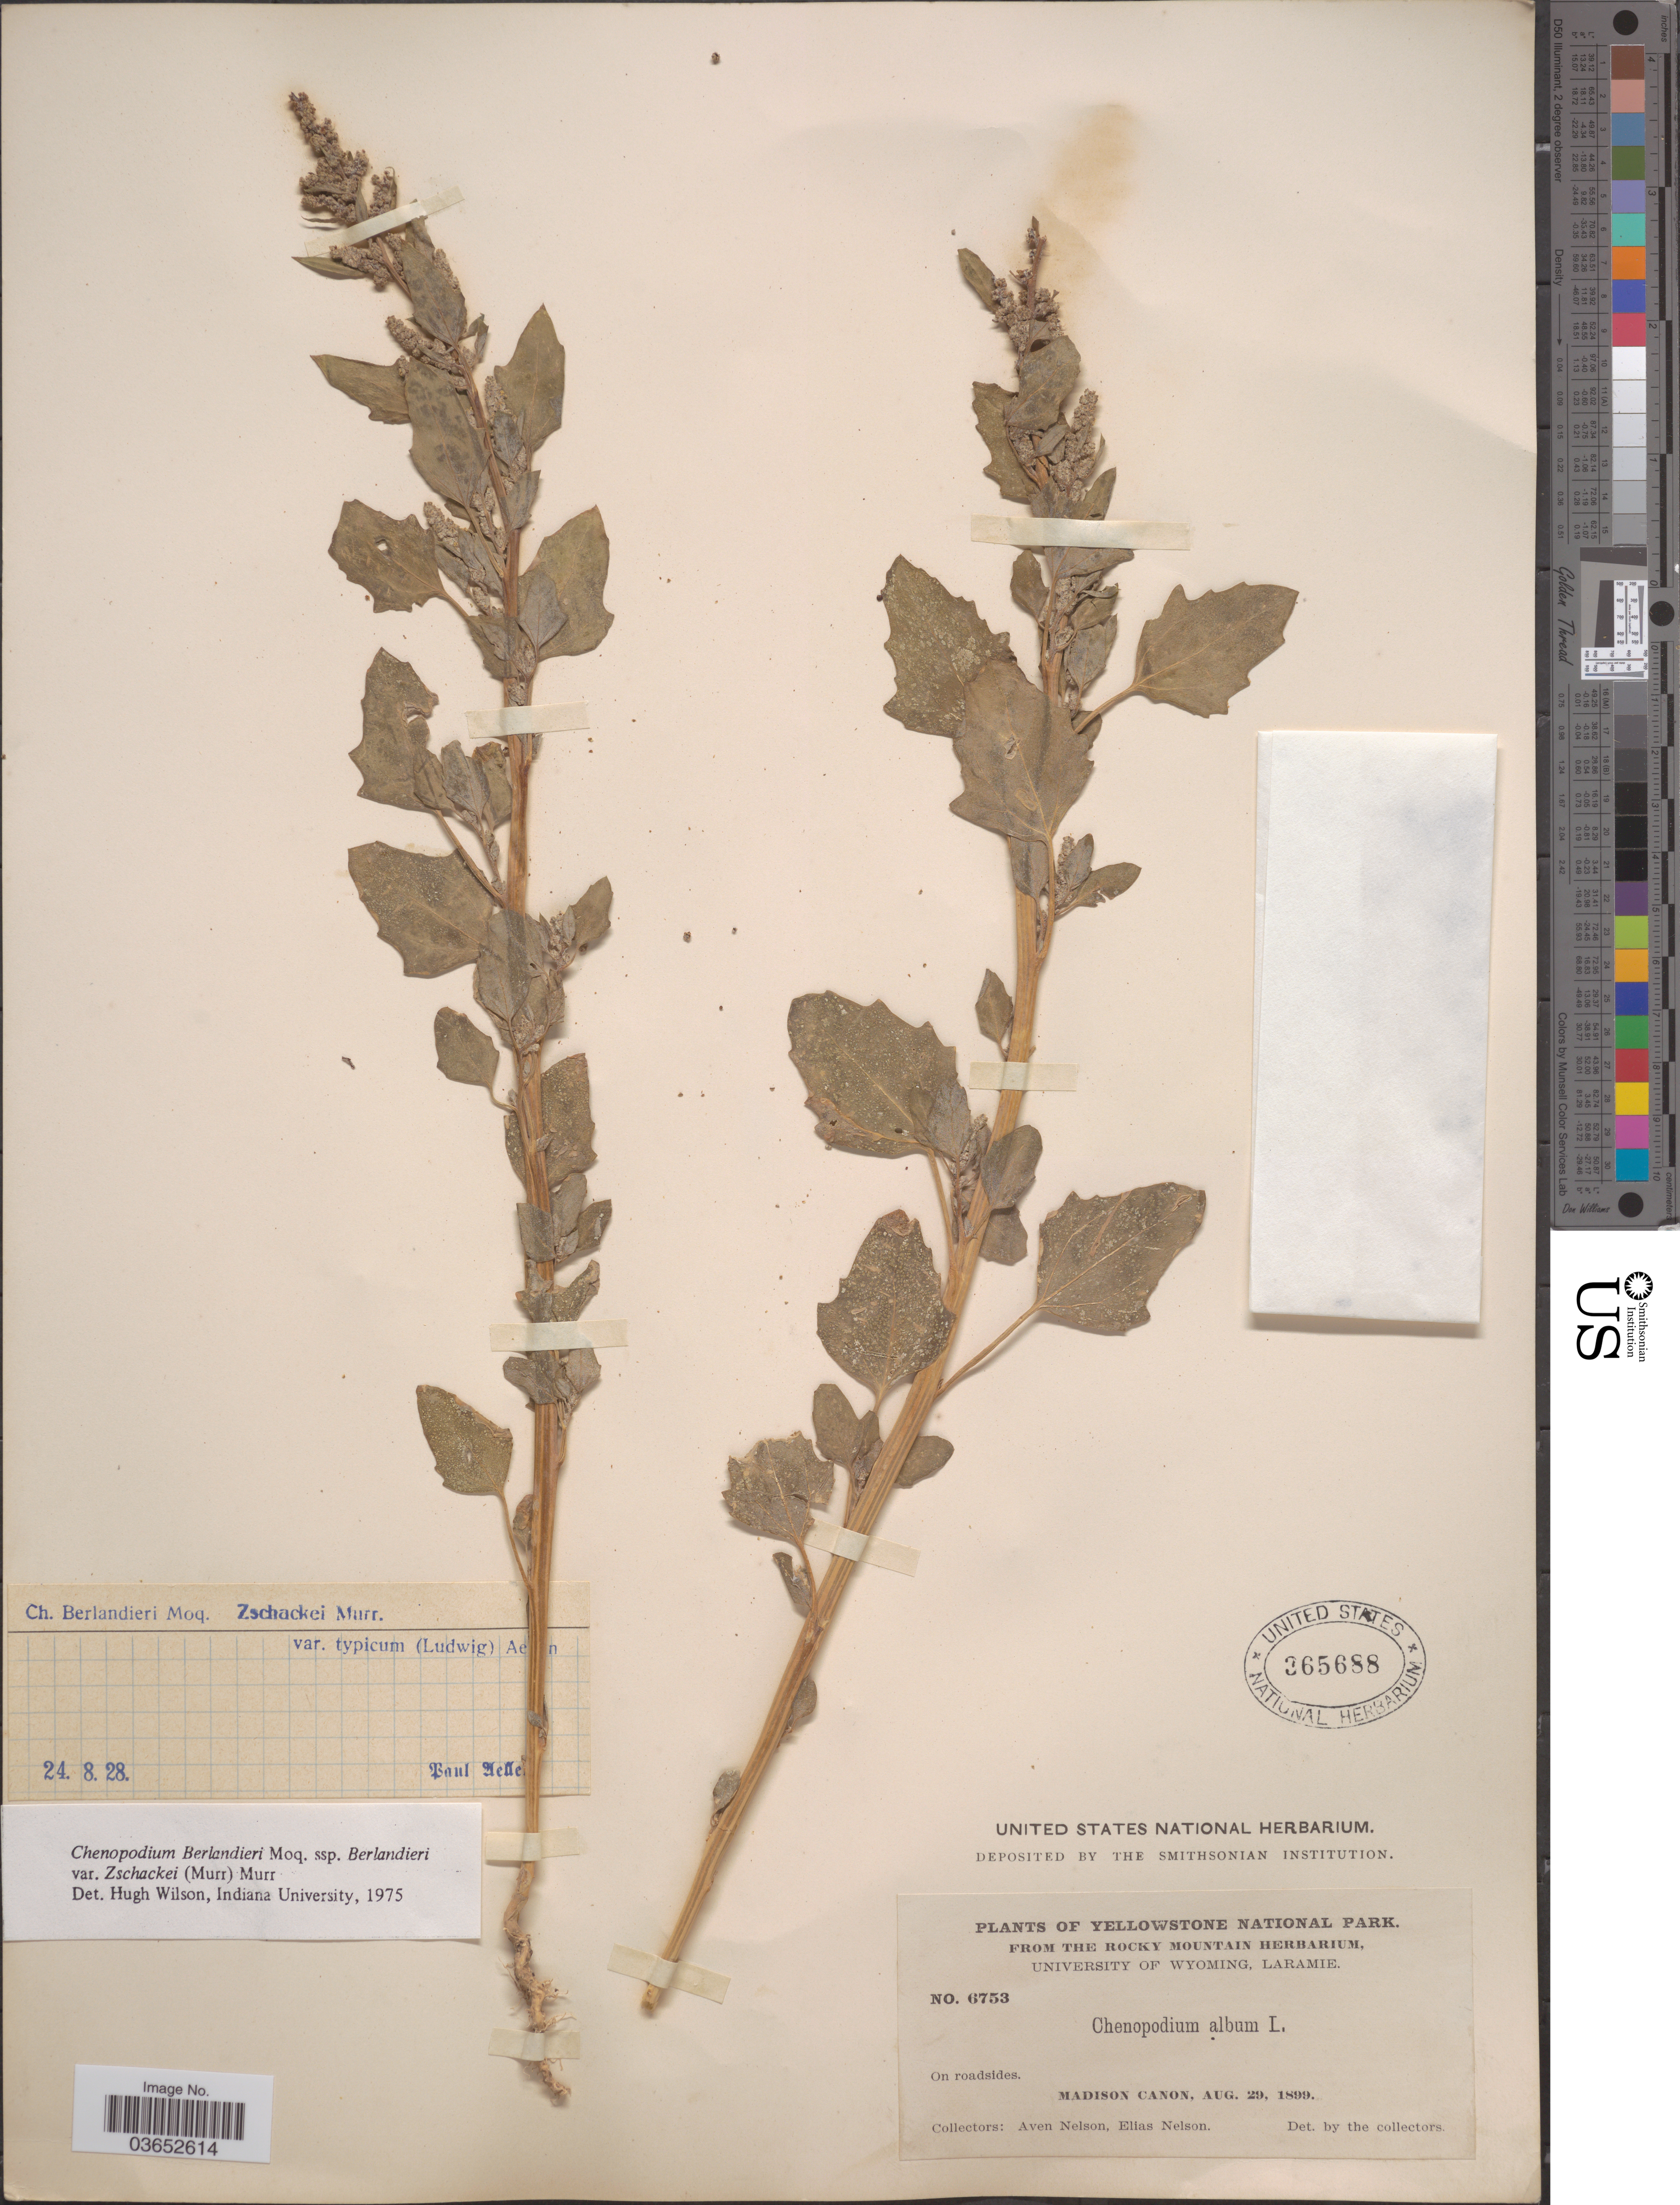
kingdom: Plantae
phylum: Tracheophyta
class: Magnoliopsida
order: Caryophyllales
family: Amaranthaceae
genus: Chenopodium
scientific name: Chenopodium berlandieri var. zschackei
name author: (Murr.) Murr.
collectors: A. Nelson & E. Nelson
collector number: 6753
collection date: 1899-08-29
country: United States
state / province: Wyoming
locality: Yellowstone National Park. On roadsides. Madison Canon.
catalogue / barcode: US 365688